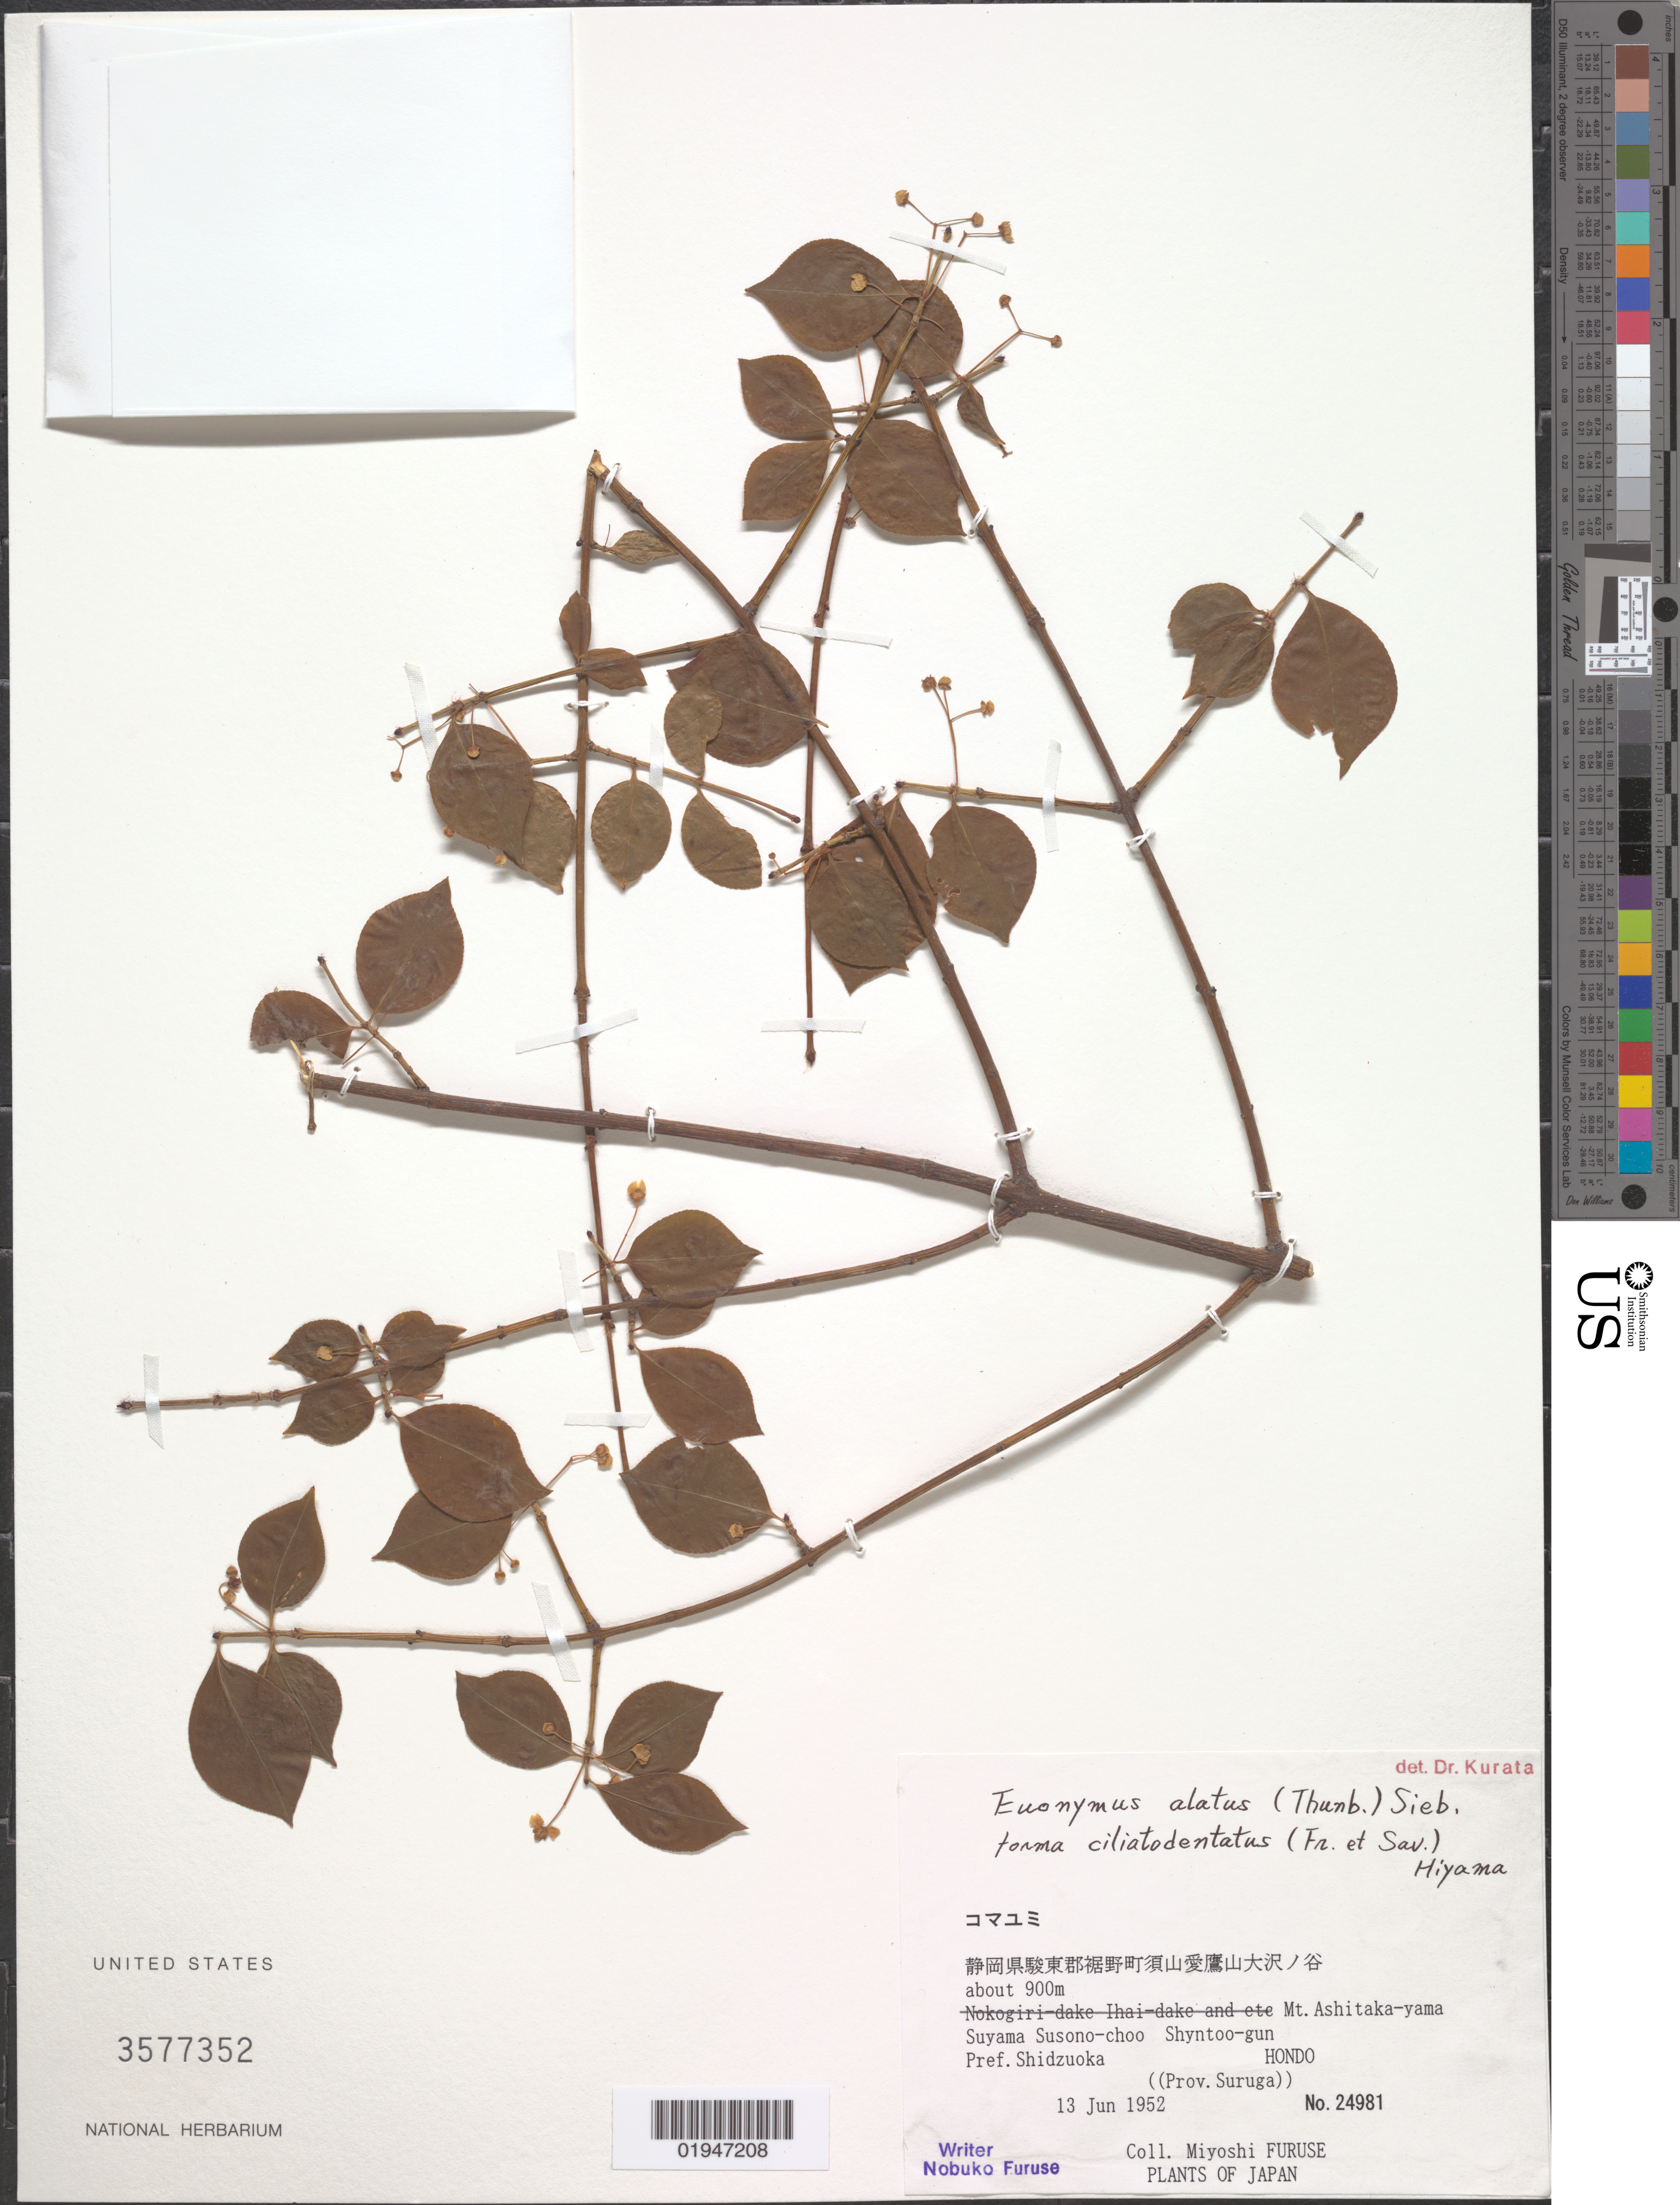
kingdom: Plantae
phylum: Tracheophyta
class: Magnoliopsida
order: Celastrales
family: Celastraceae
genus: Euonymus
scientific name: Euonymus alatus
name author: (Thunb.) Siebold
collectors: M. Furuse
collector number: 24981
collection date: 1952-06-13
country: Japan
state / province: Sizuoka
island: Honshu I.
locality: Mt. Ashitaka-yama. Suyama Susono-choo, Shyntoo-gun. (Prov. Suruga)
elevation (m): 900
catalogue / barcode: US 3577352